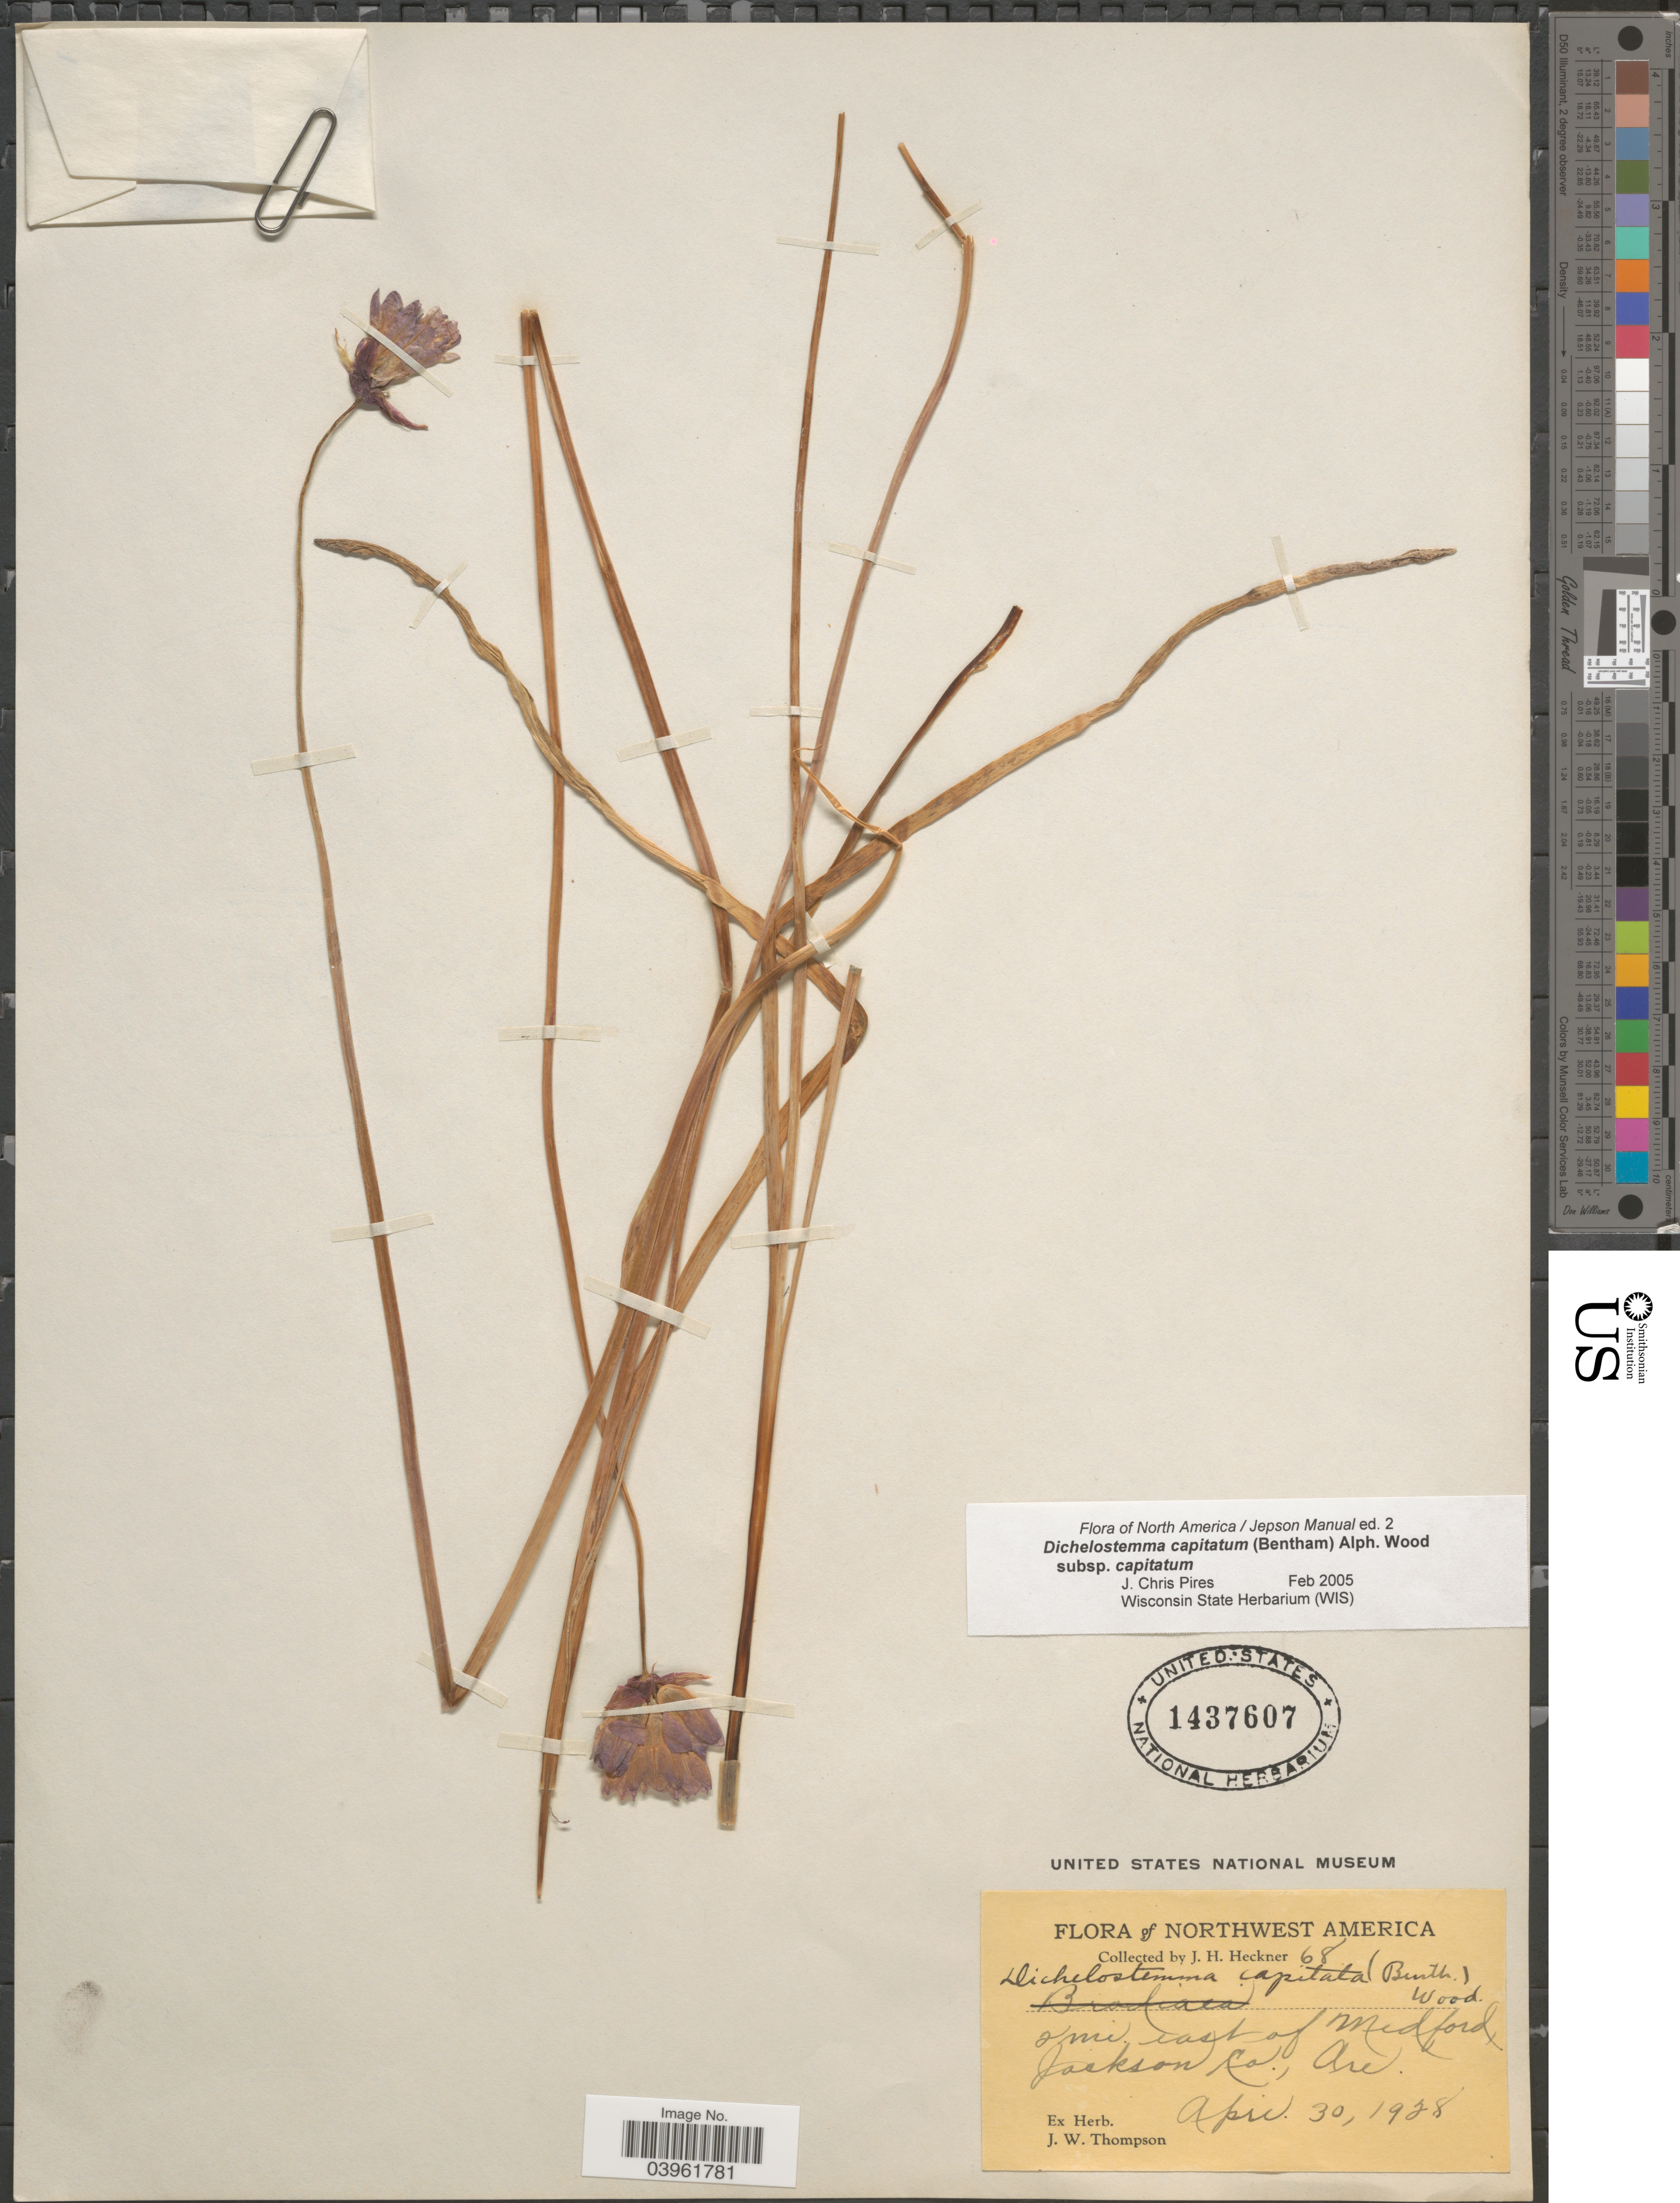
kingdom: Plantae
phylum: Tracheophyta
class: Liliopsida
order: Asparagales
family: Asparagaceae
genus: Dichelostemma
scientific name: Dichelostemma capitatum subsp. capitatum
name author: (Benth.) Alph. Wood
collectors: J. Heckner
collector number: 68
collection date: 1928-04-30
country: United States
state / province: Oregon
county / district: Jackson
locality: Northwest America. 2 mi. east of Medford, Jackson Co.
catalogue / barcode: US 1437607